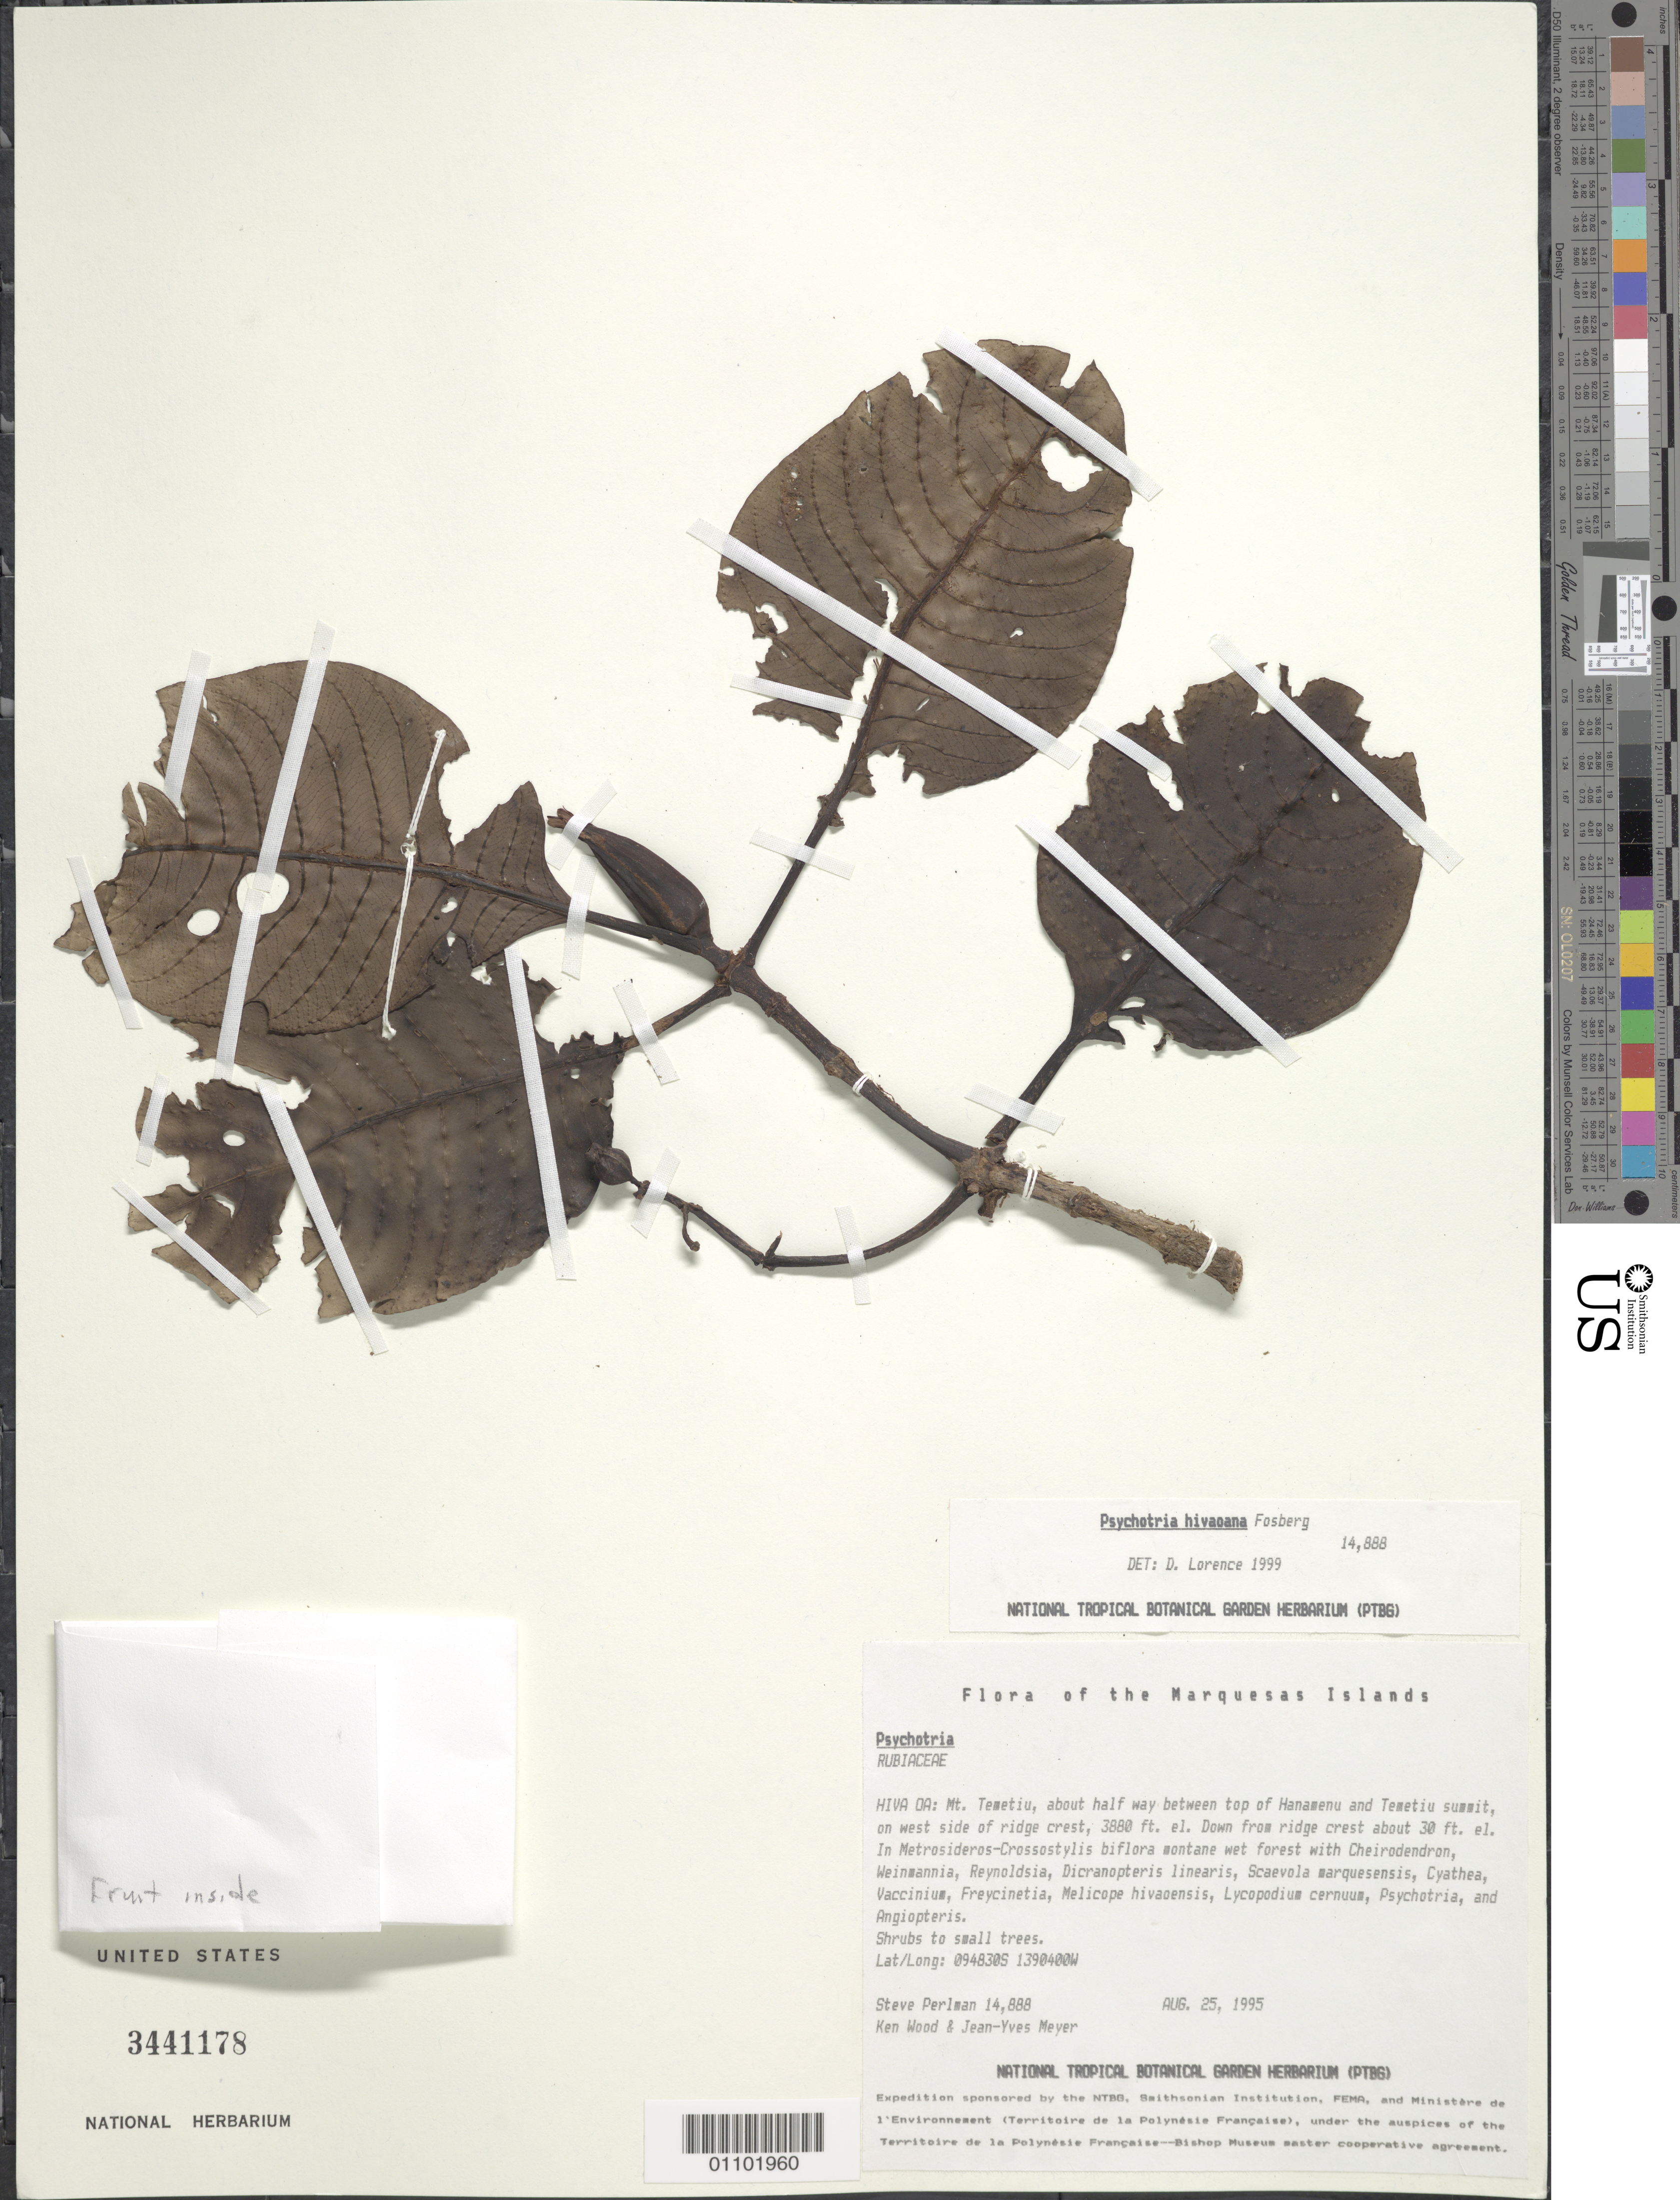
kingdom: Plantae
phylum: Tracheophyta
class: Magnoliopsida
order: Gentianales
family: Rubiaceae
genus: Psychotria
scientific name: Psychotria hivaoana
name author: Fosberg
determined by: Lorence, David H.; Wagner, W. H.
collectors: S. P. Perlman, K. R. Wood & J.-Y. Meyer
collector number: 14888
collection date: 1995-08-25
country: French Polynesia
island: Hiva Oa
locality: Mt. Temetiu, about half way between top of Hanamenu and Temetiu summit, on W side of ridge crest, down from ridge crest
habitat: In Metrosideros - Crossostylis biflora montane wet forest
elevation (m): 1183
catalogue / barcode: US 3441178